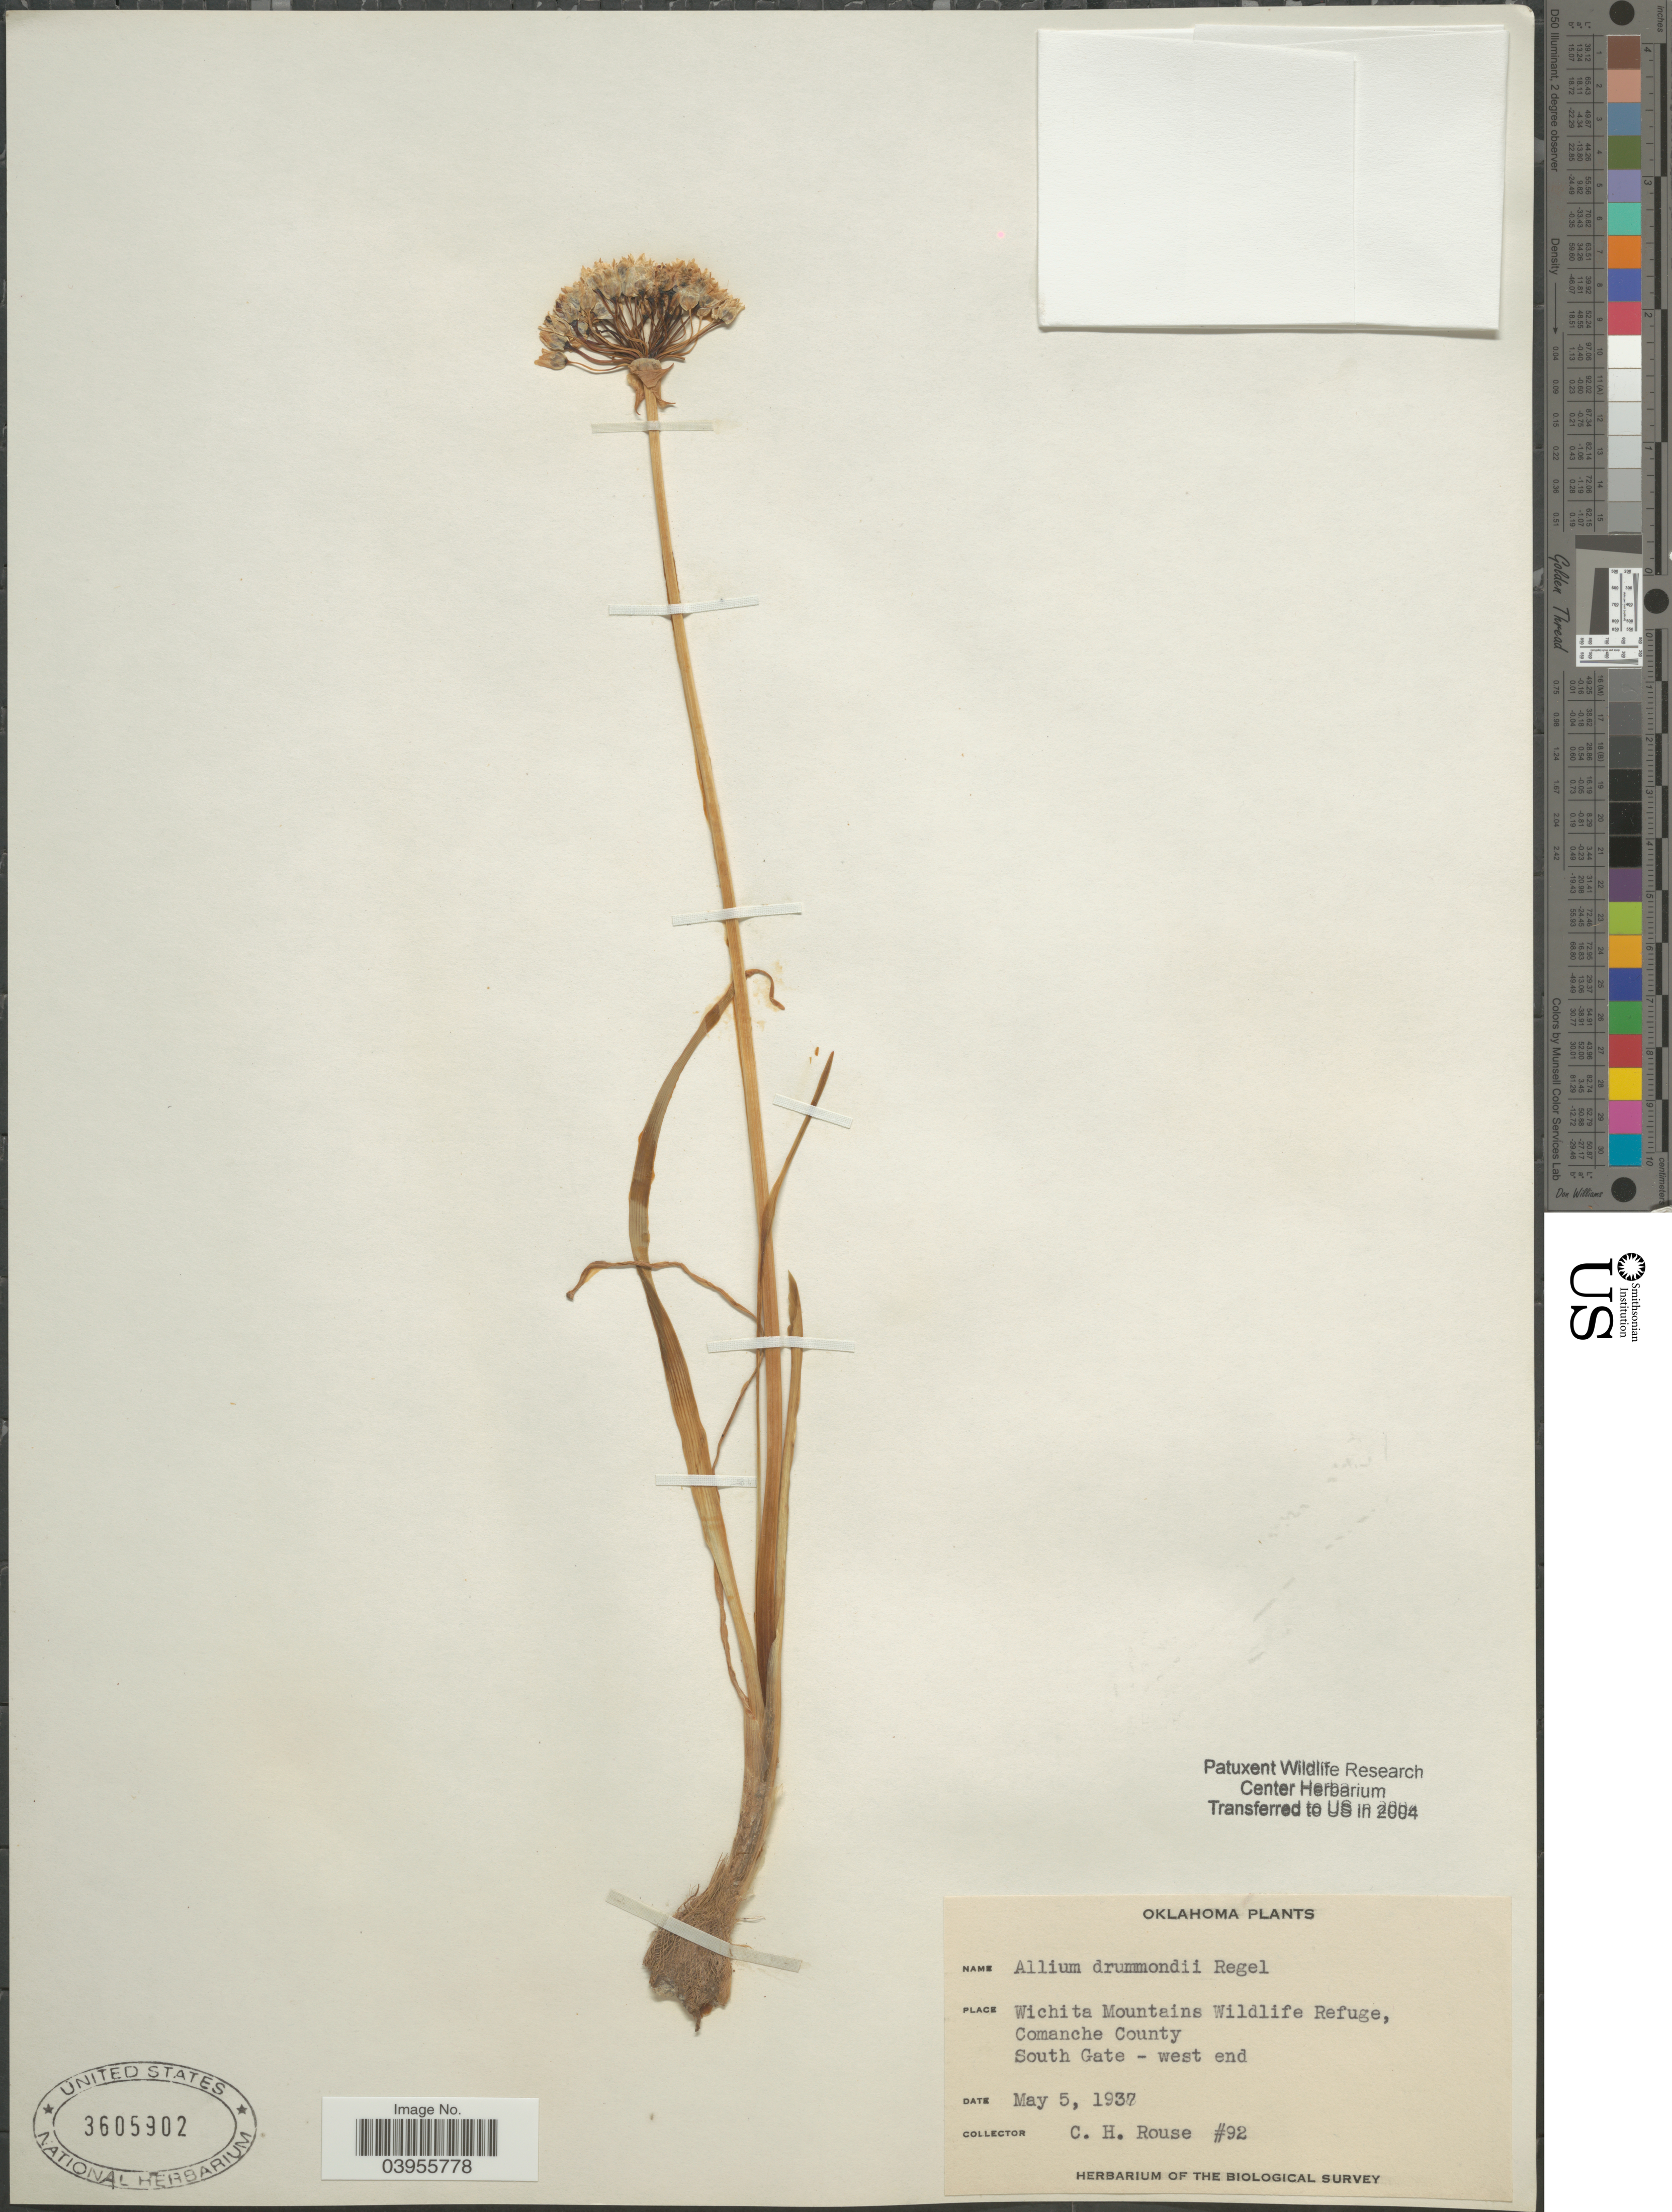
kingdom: Plantae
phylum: Tracheophyta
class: Liliopsida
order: Asparagales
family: Amaryllidaceae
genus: Allium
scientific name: Allium drummondii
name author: Regel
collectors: C. Rouse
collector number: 92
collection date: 1937-05-05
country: United States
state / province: Oklahoma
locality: Wichita Mountains Wildlife Refuge, Comanche County. South Gate- west end.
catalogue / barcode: US 3605902